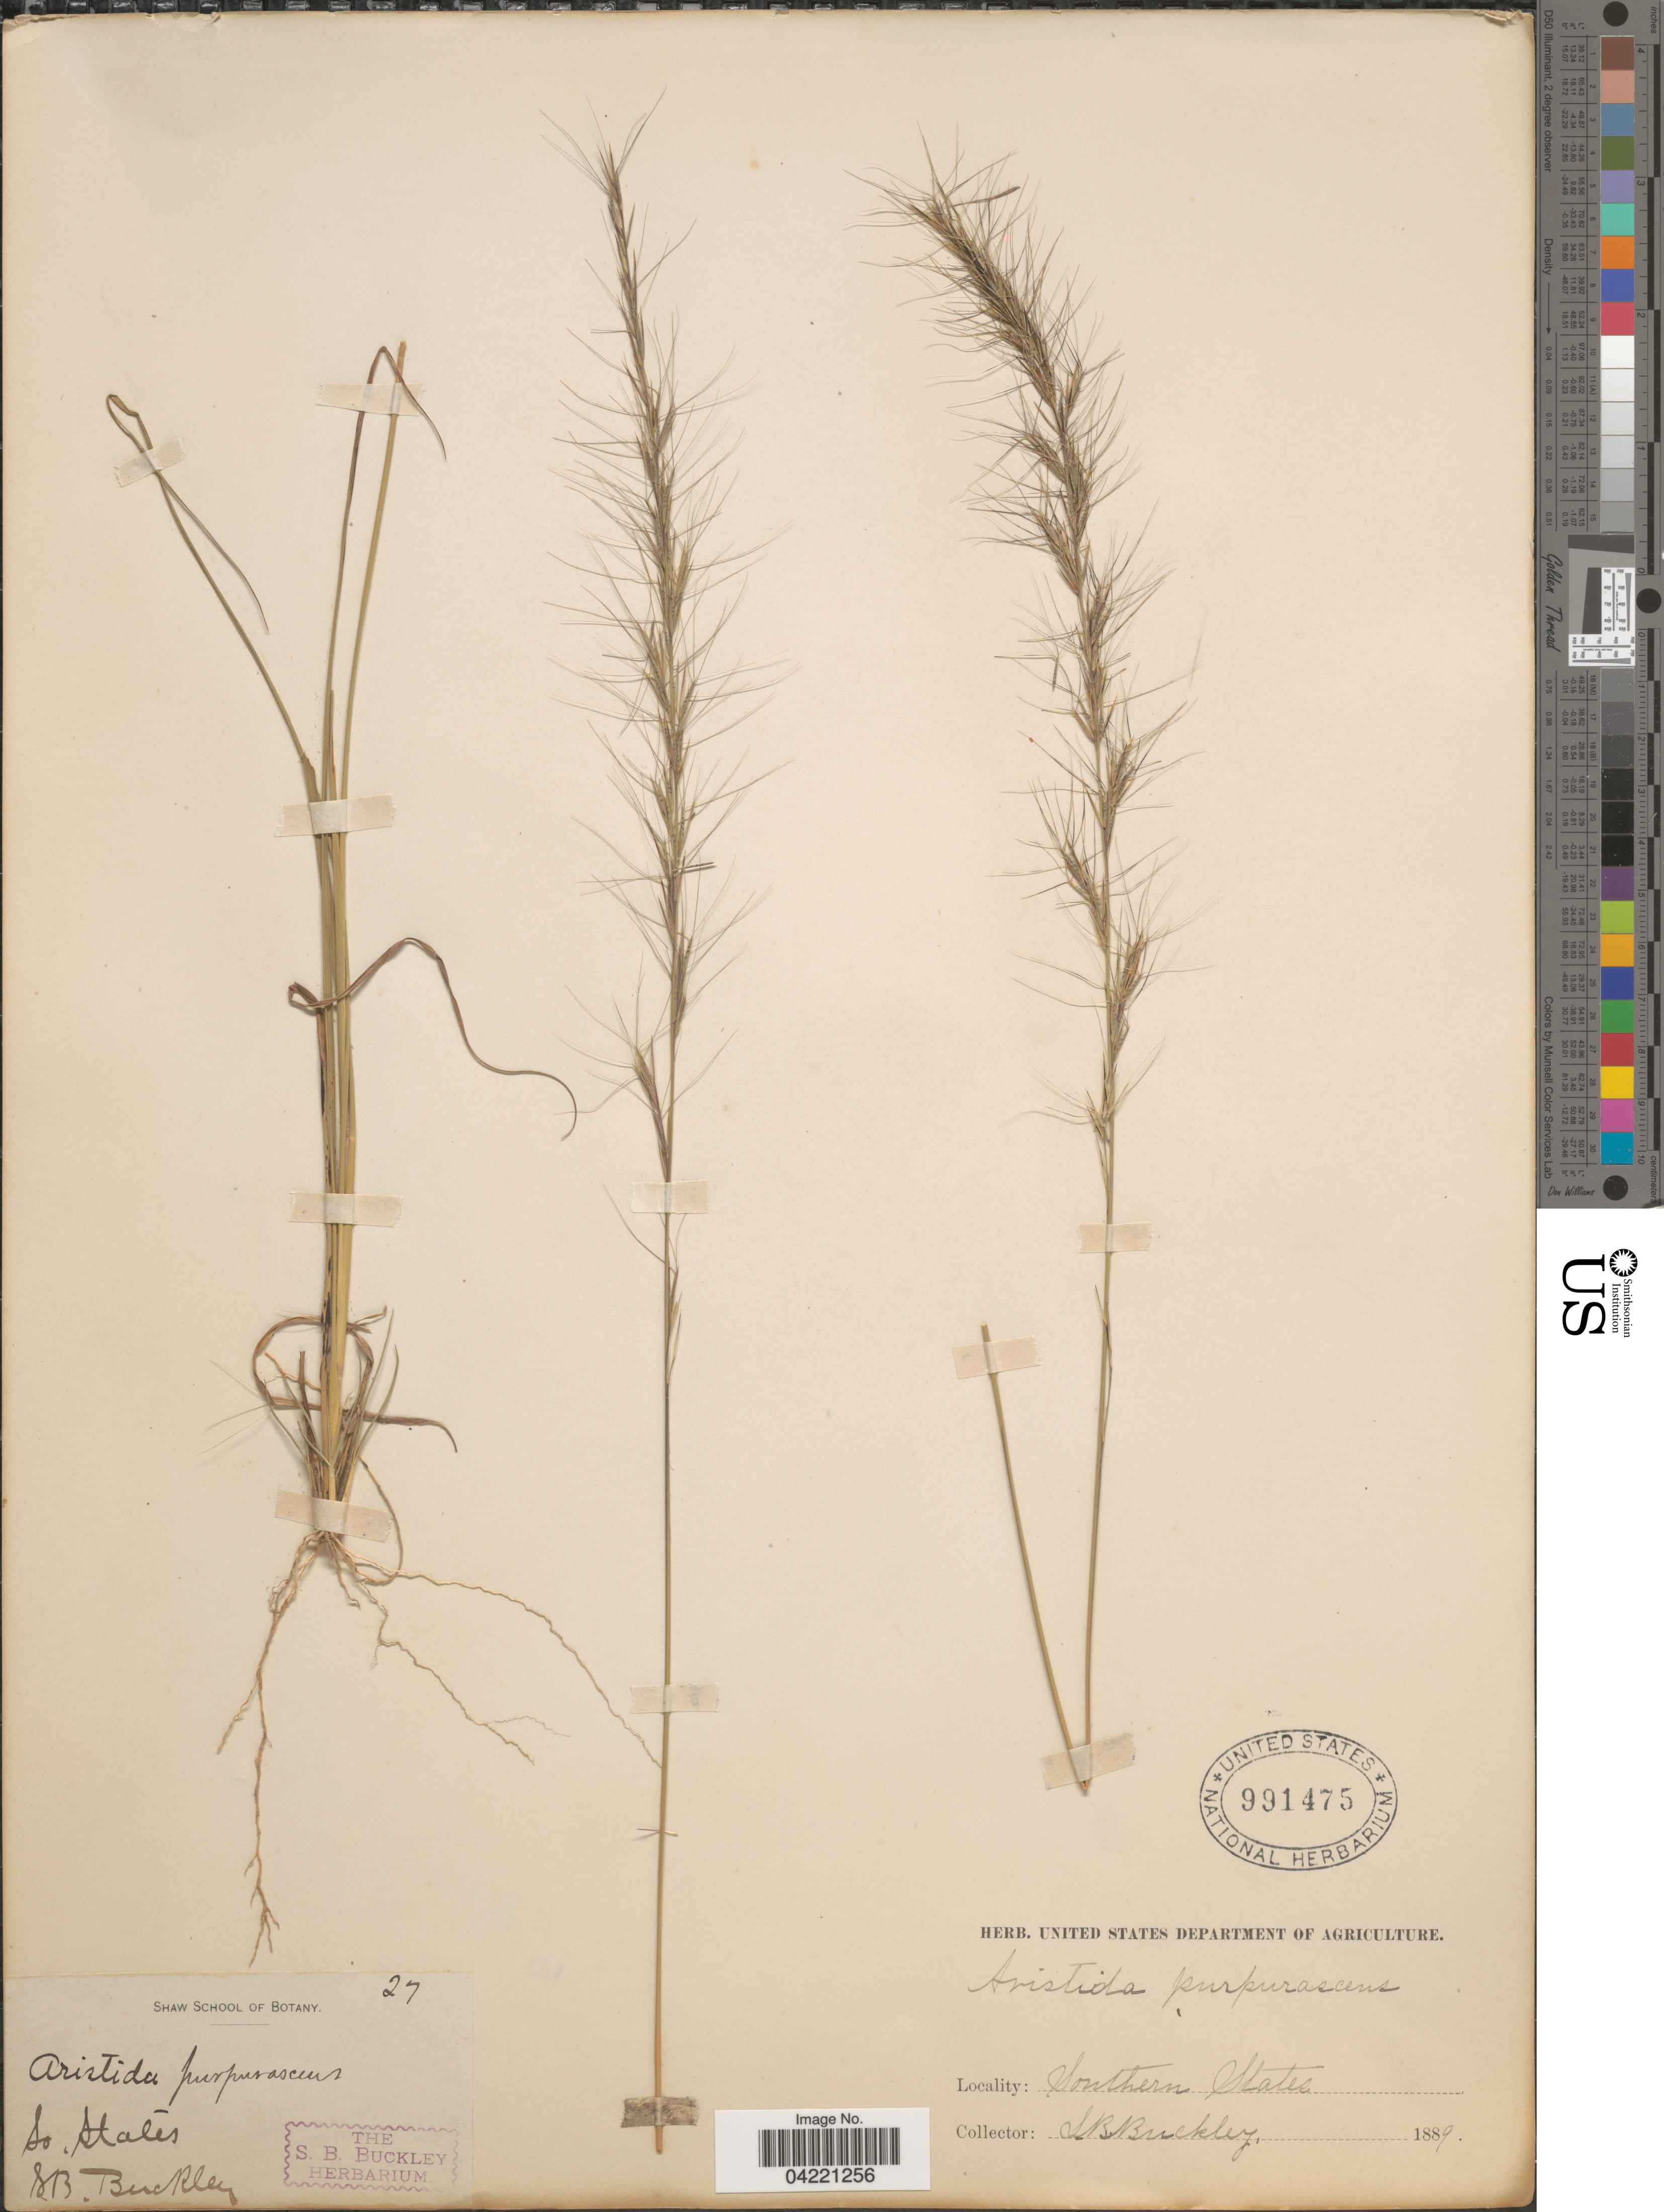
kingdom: Plantae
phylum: Tracheophyta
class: Liliopsida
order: Poales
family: Poaceae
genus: Aristida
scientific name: Aristida purpurascens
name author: Poir.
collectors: S. B. Buckley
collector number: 27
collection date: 1889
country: United States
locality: Southern States.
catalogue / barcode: US 991475